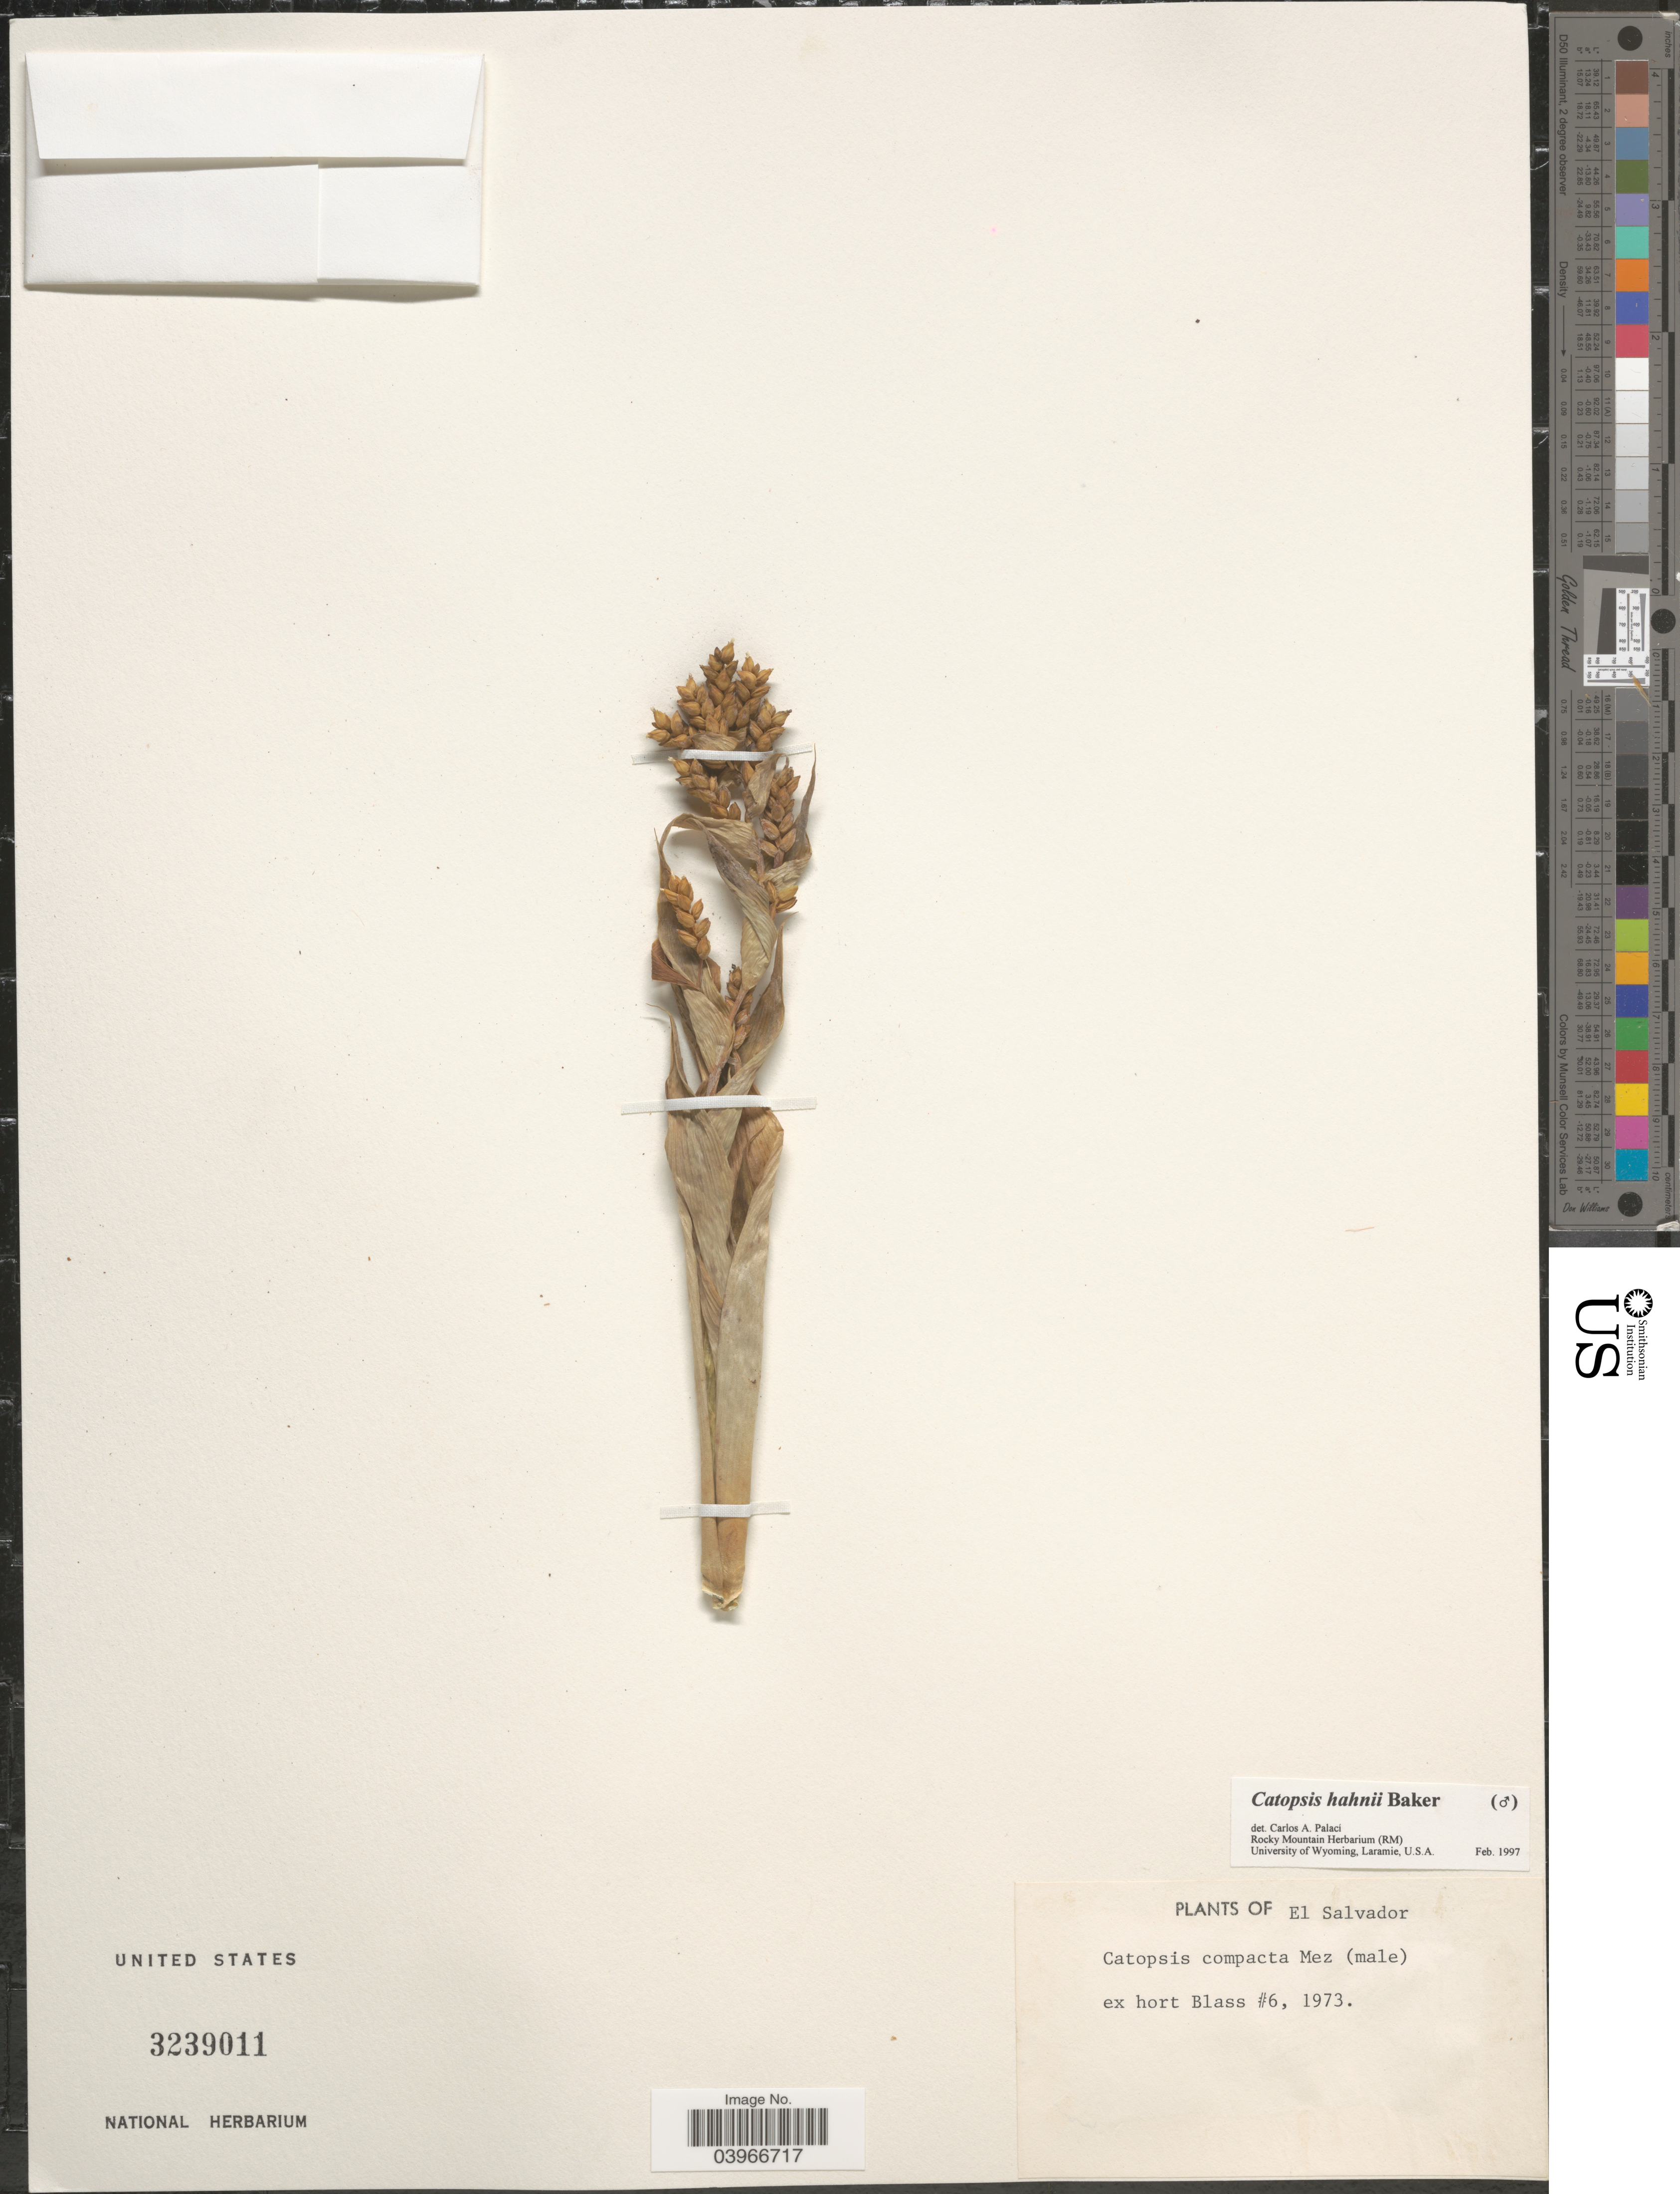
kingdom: Plantae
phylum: Tracheophyta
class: Liliopsida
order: Poales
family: Bromeliaceae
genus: Catopsis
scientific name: Catopsis hahnii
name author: Baker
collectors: Ex hort Blass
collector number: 6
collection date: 1973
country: El Salvador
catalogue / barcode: US 3239011